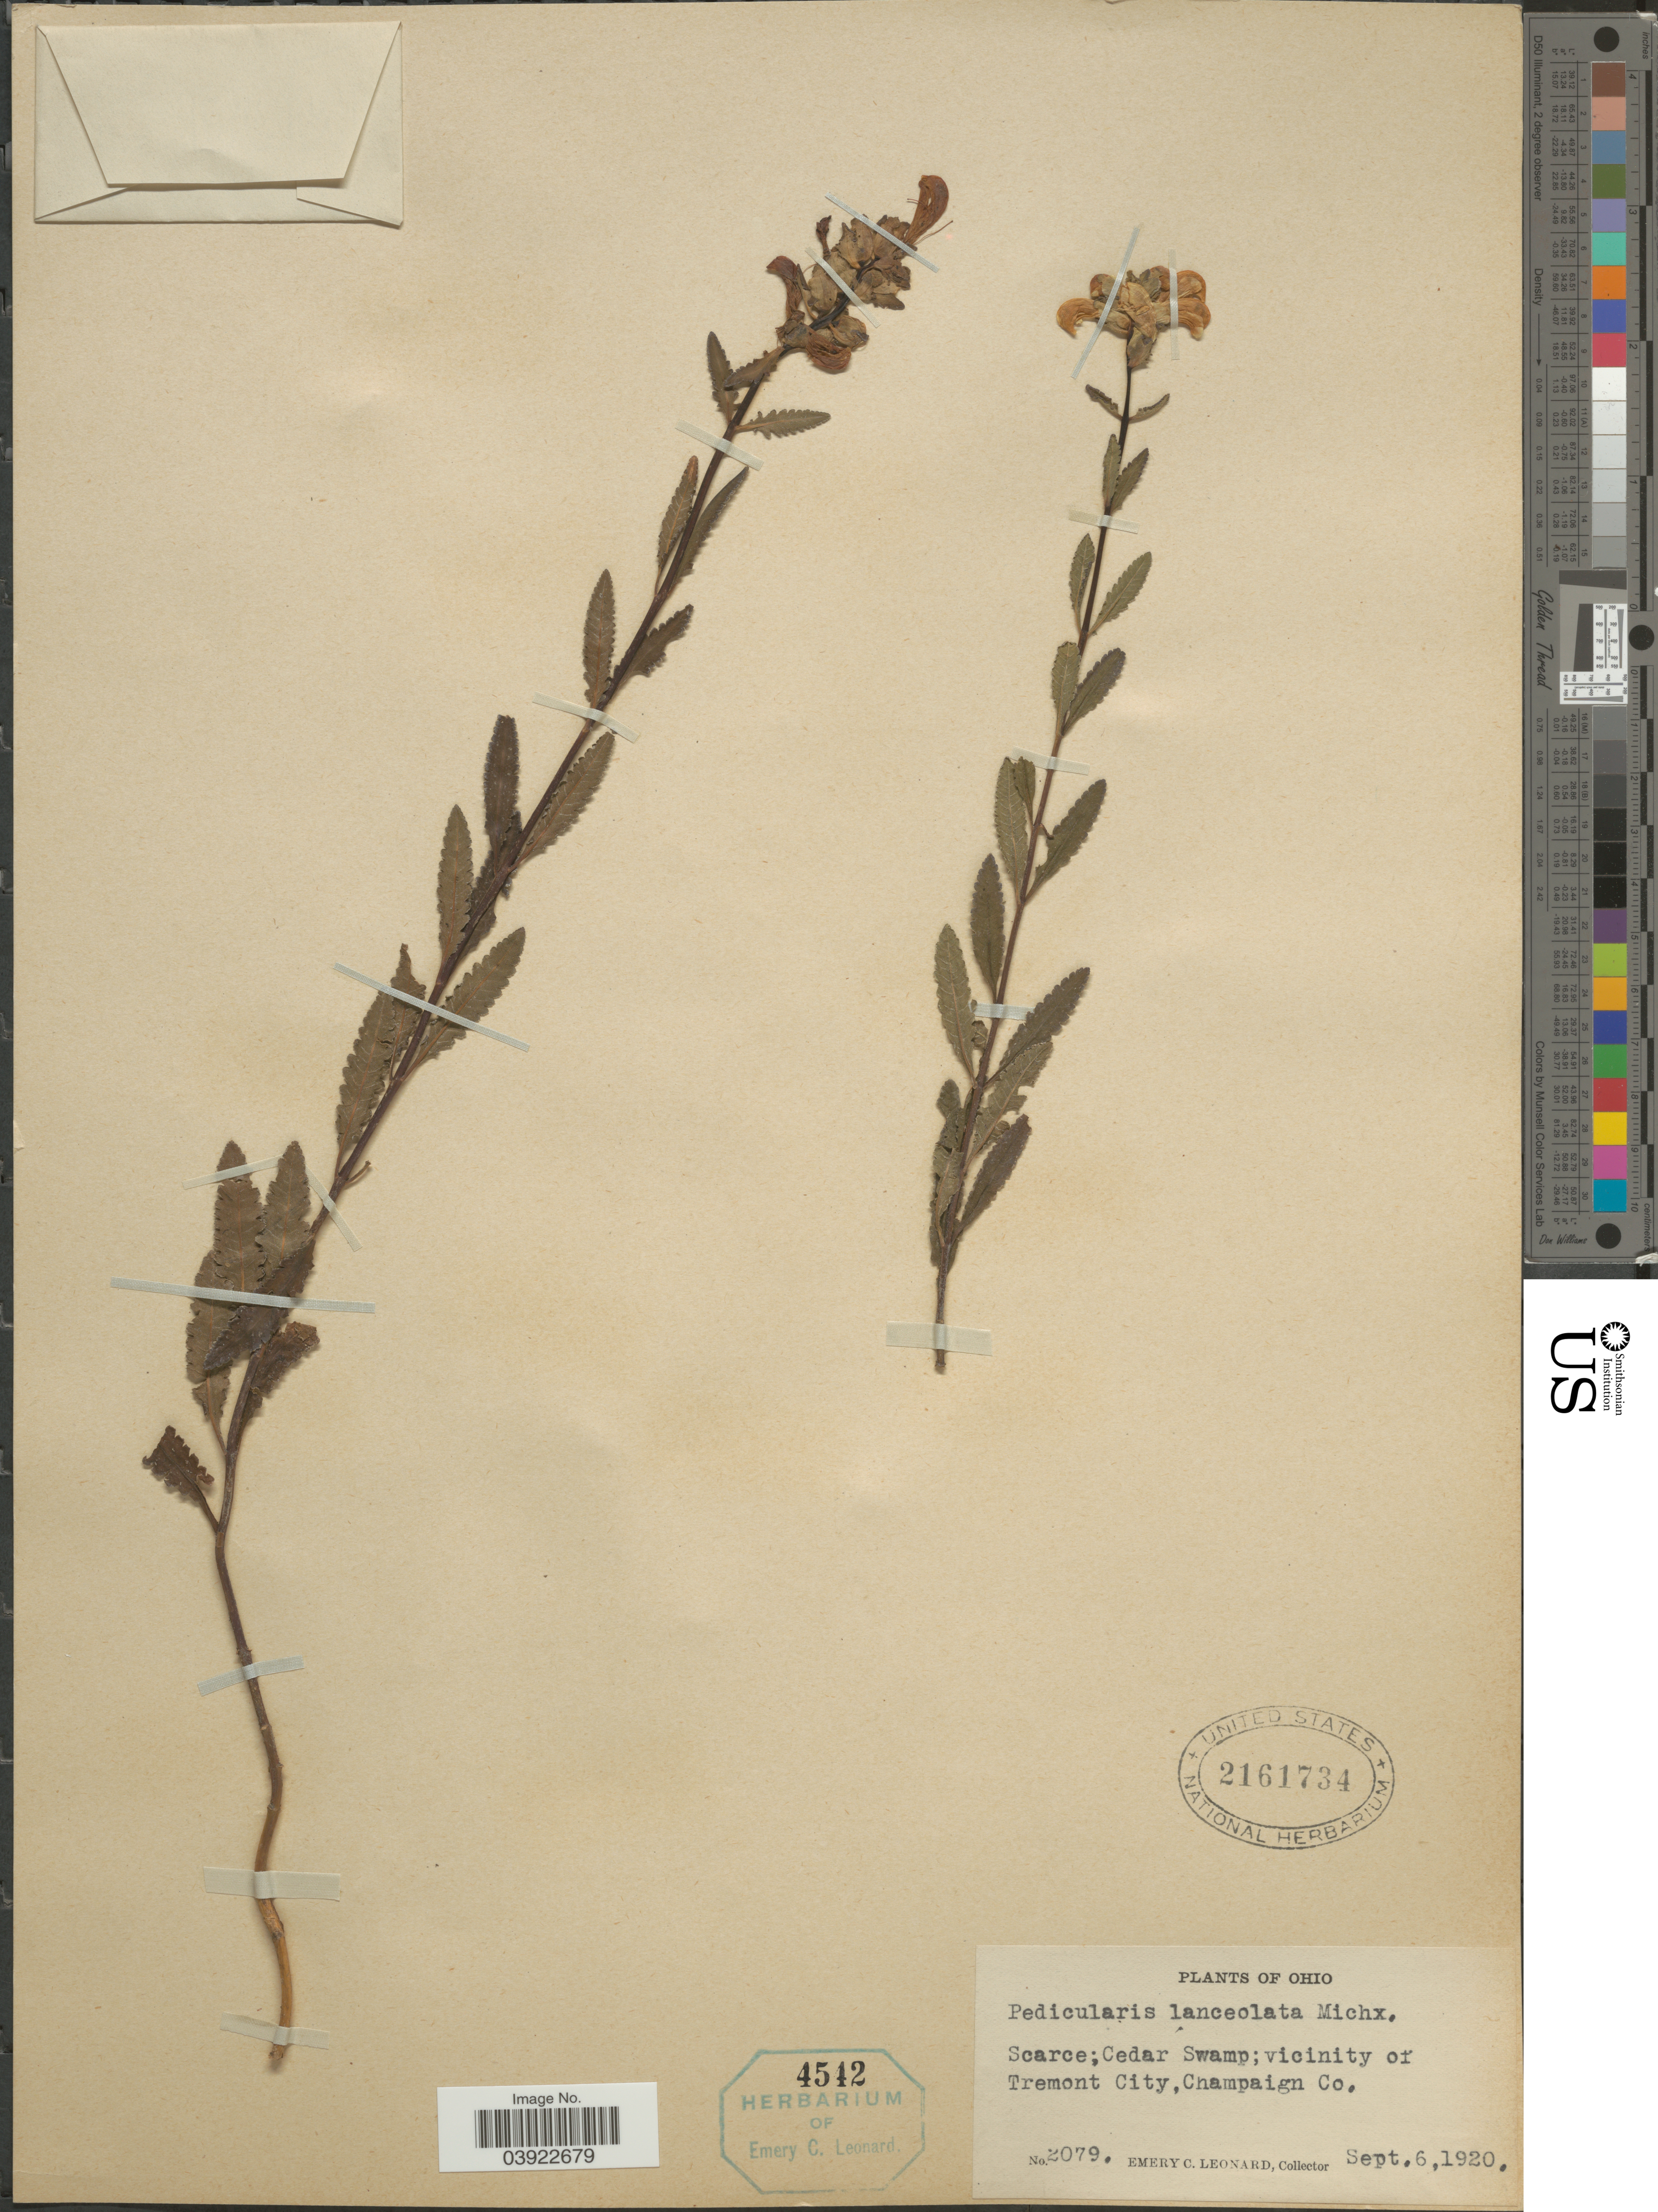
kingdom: Plantae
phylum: Tracheophyta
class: Magnoliopsida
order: Lamiales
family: Orobanchaceae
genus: Pedicularis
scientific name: Pedicularis lanceolata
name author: Michx.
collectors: E. C. Leonard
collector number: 2079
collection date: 1920-09-06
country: United States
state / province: Ohio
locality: Cedar Swamp; vicinity of Tremont City, Champaign Co.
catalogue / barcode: US 2161734